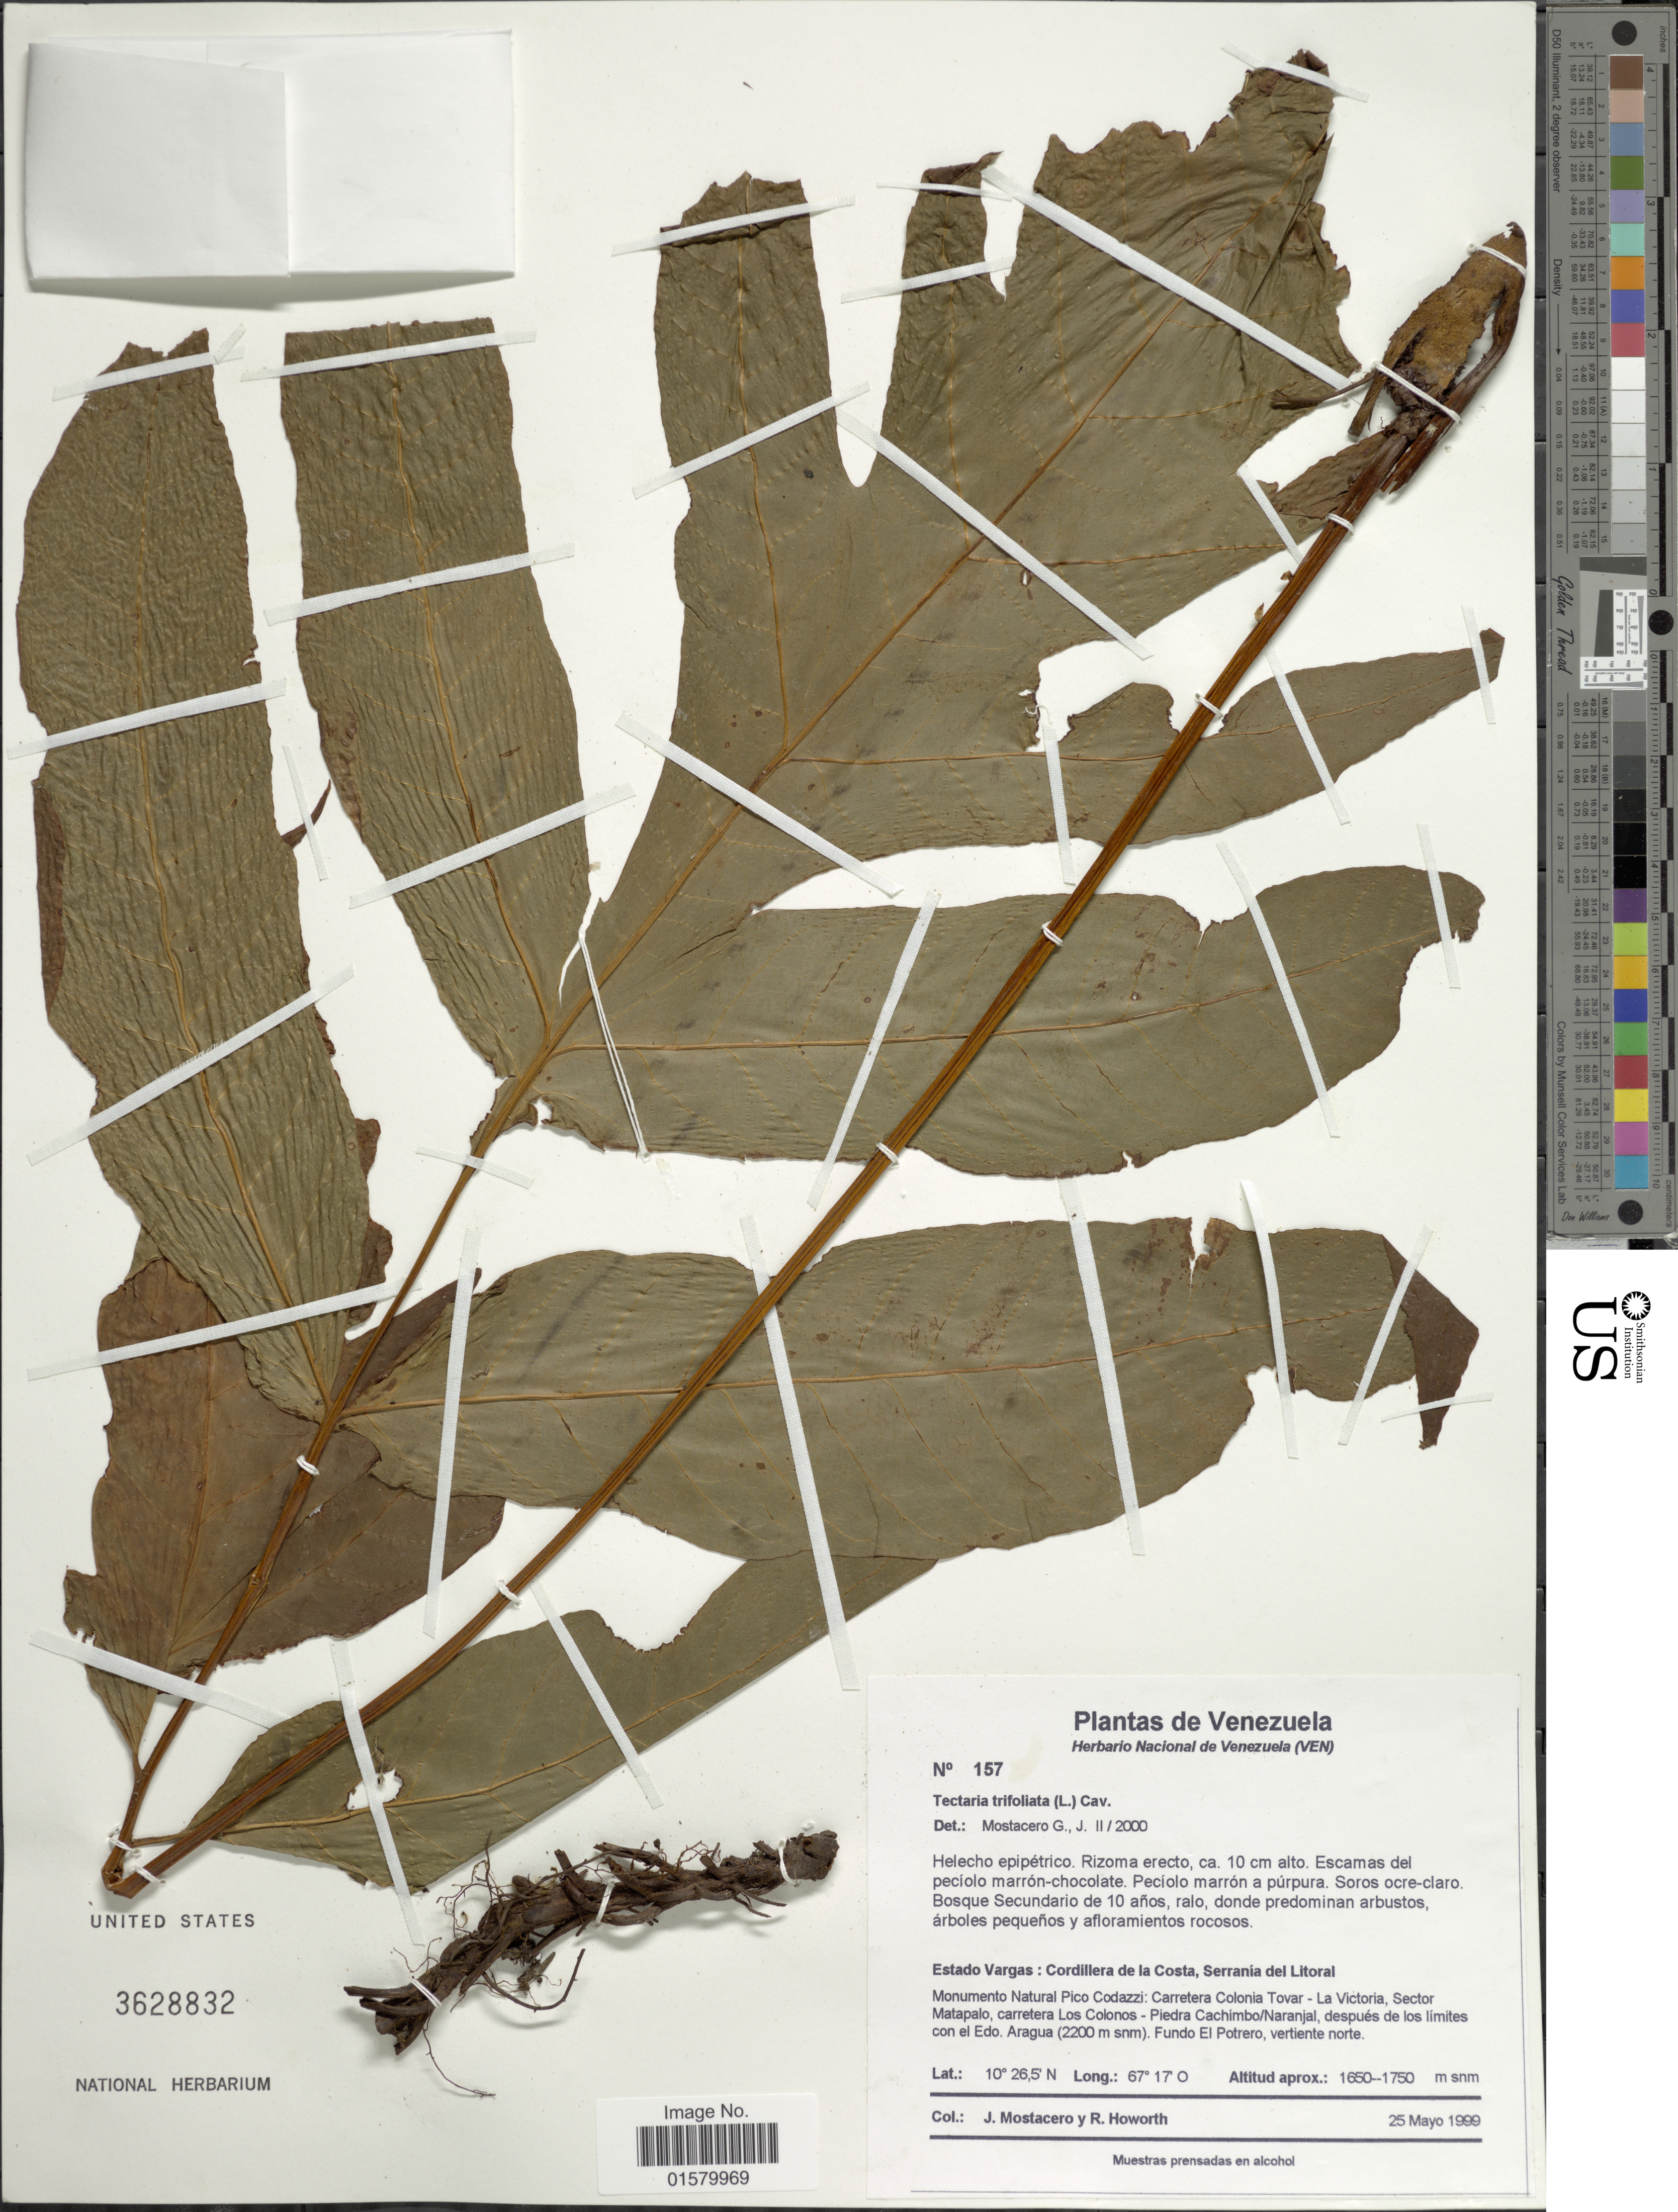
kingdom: Plantae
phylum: Tracheophyta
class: Polypodiopsida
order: Polypodiales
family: Tectariaceae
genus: Tectaria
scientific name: Tectaria trifoliata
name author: (L.) Cav.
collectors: J. Mostacero & R. Howorth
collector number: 157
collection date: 1999-05-25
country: Venezuela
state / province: Vargas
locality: Estado Vargas: Cordillera de la Costa, Serrania del Litoral, Monumento Natural Pico Codazzi: Carretera Colonia Tovar, La Victoria, Sector Matapalo, carretera Los Colonos, Piedra Cachimbo/Naranjal, despues de los limites con el Edo. Aragua, Fundo el Potrero, vertiente norte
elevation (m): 1650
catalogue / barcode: US 3628832